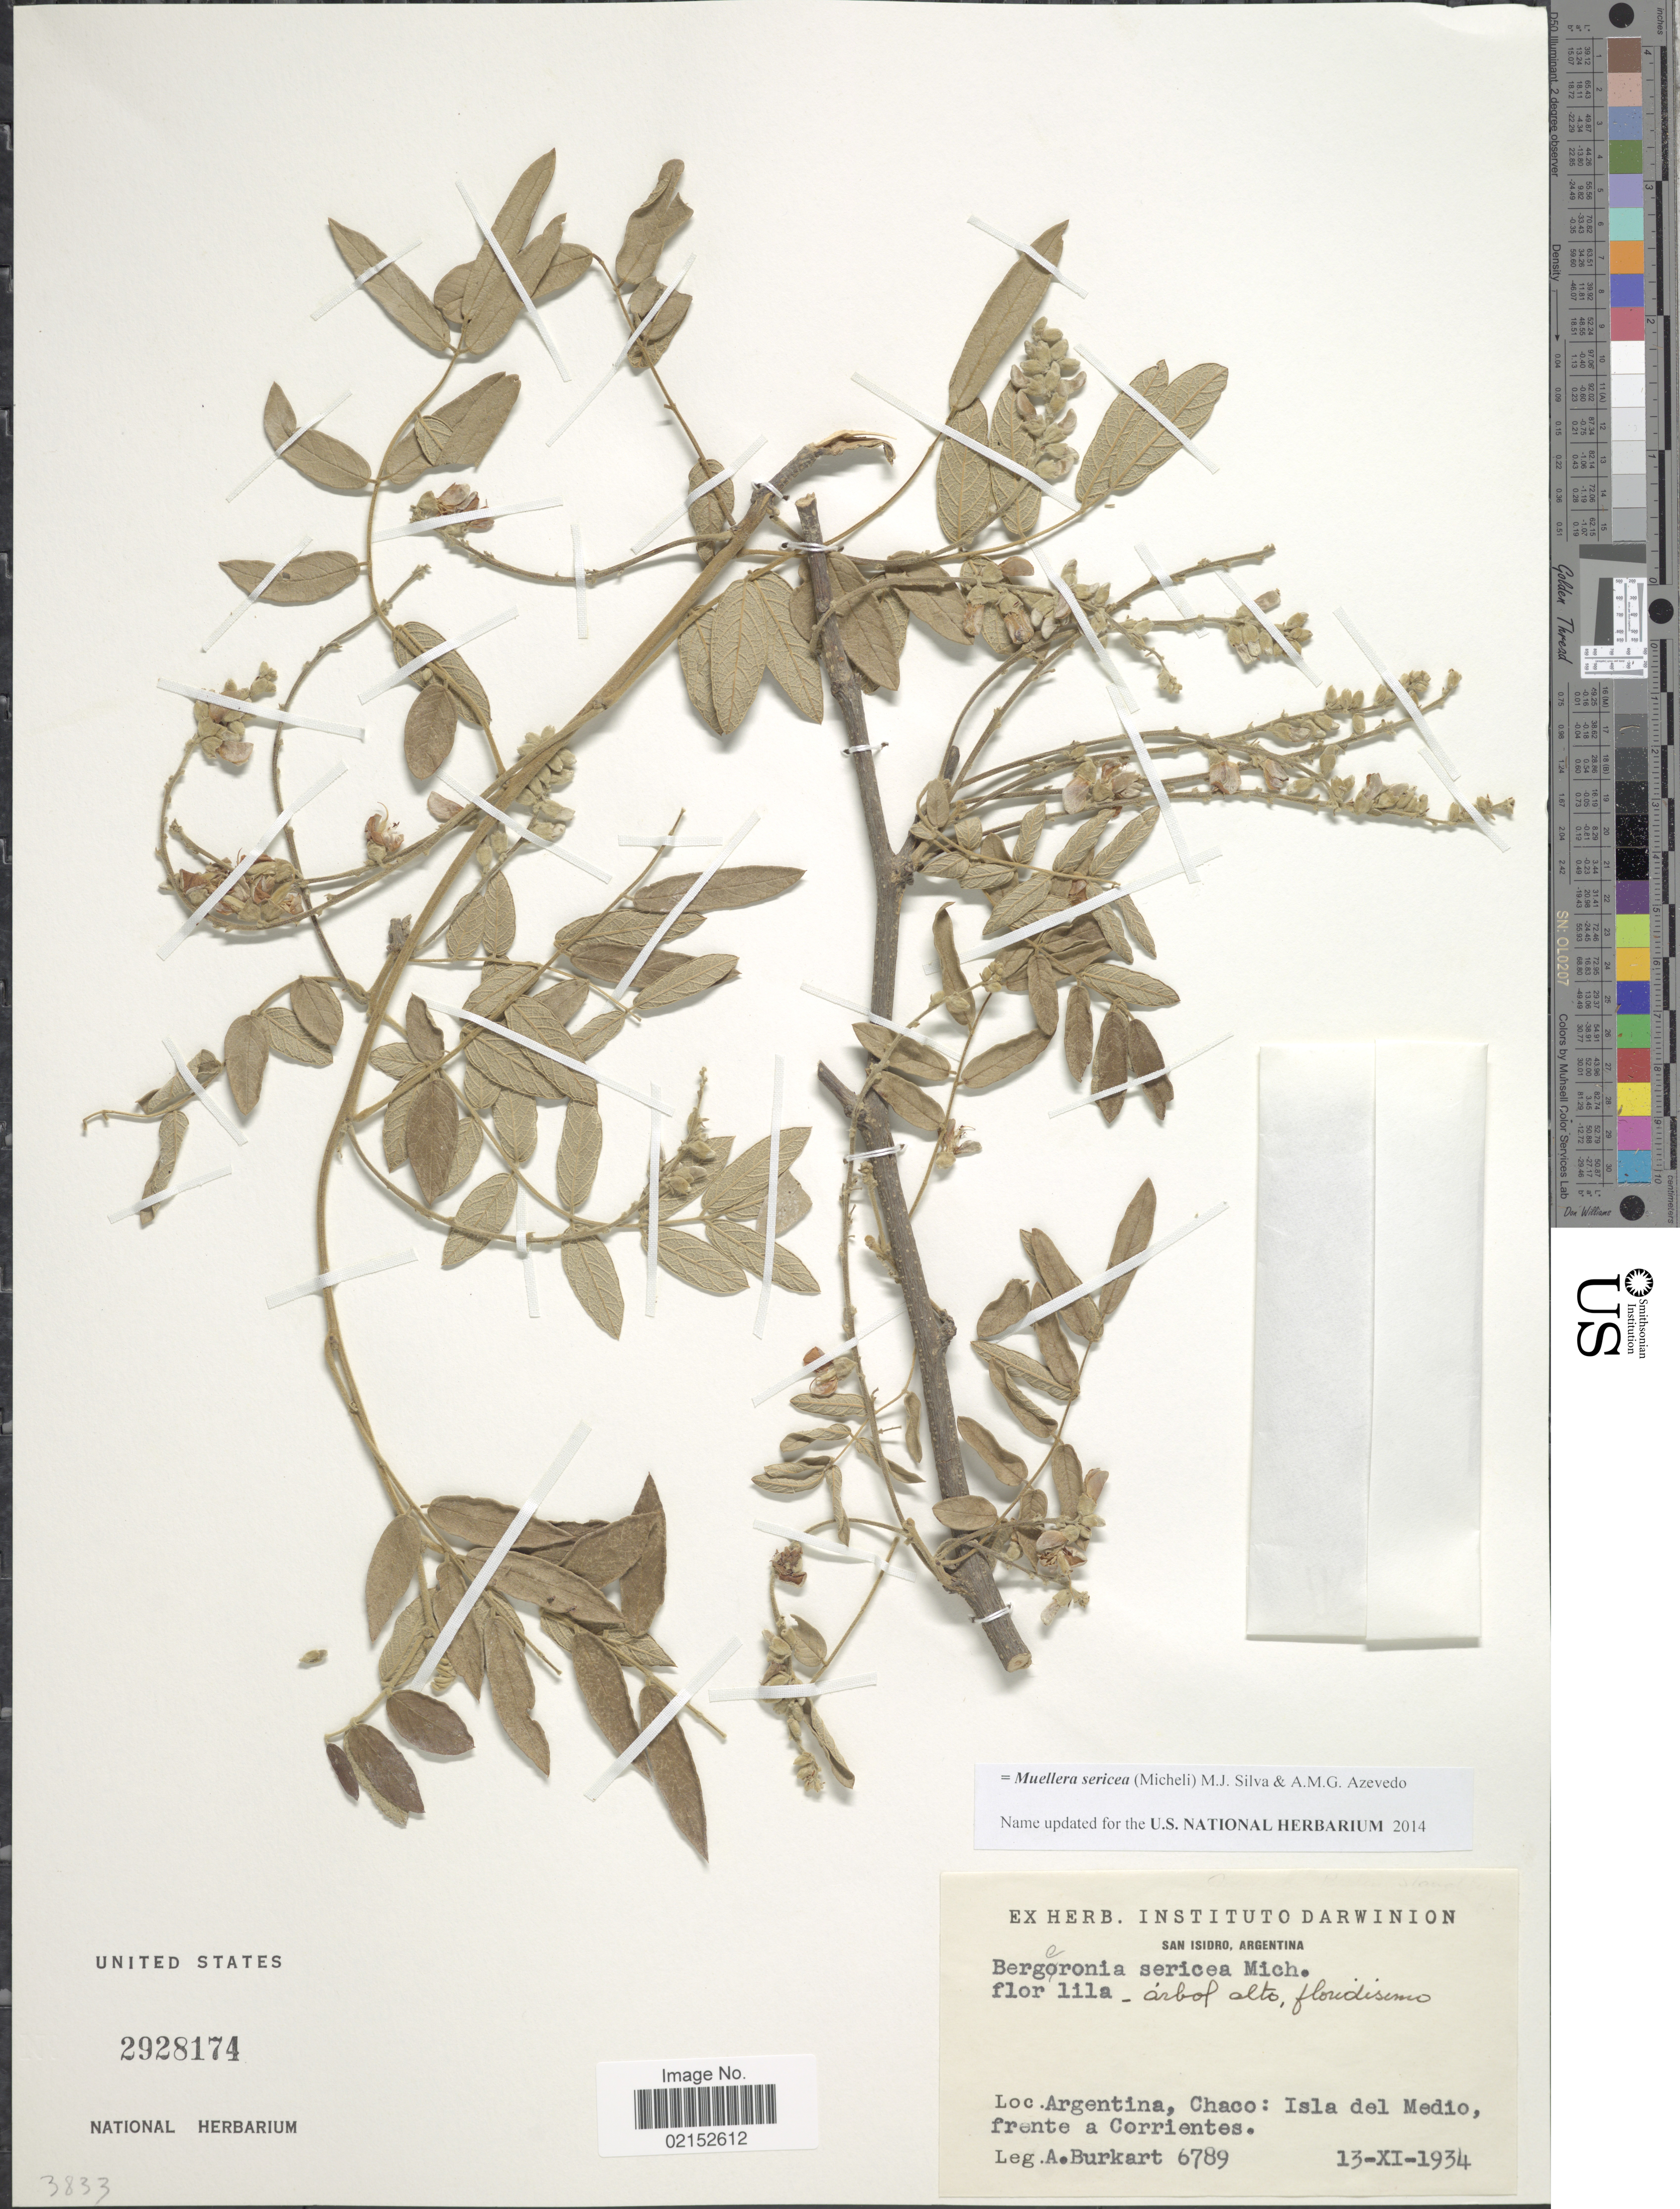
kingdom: Plantae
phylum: Tracheophyta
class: Magnoliopsida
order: Fabales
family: Fabaceae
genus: Muellera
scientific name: Muellera sericea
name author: (Micheli) M.J. Silva & A.M.G. Azevedo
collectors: A. E. Burkart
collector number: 6789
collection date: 1934-11-13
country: Argentina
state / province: Chaco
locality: Chaco. Isla del Medio, frente a Corrientes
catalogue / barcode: US 2928174